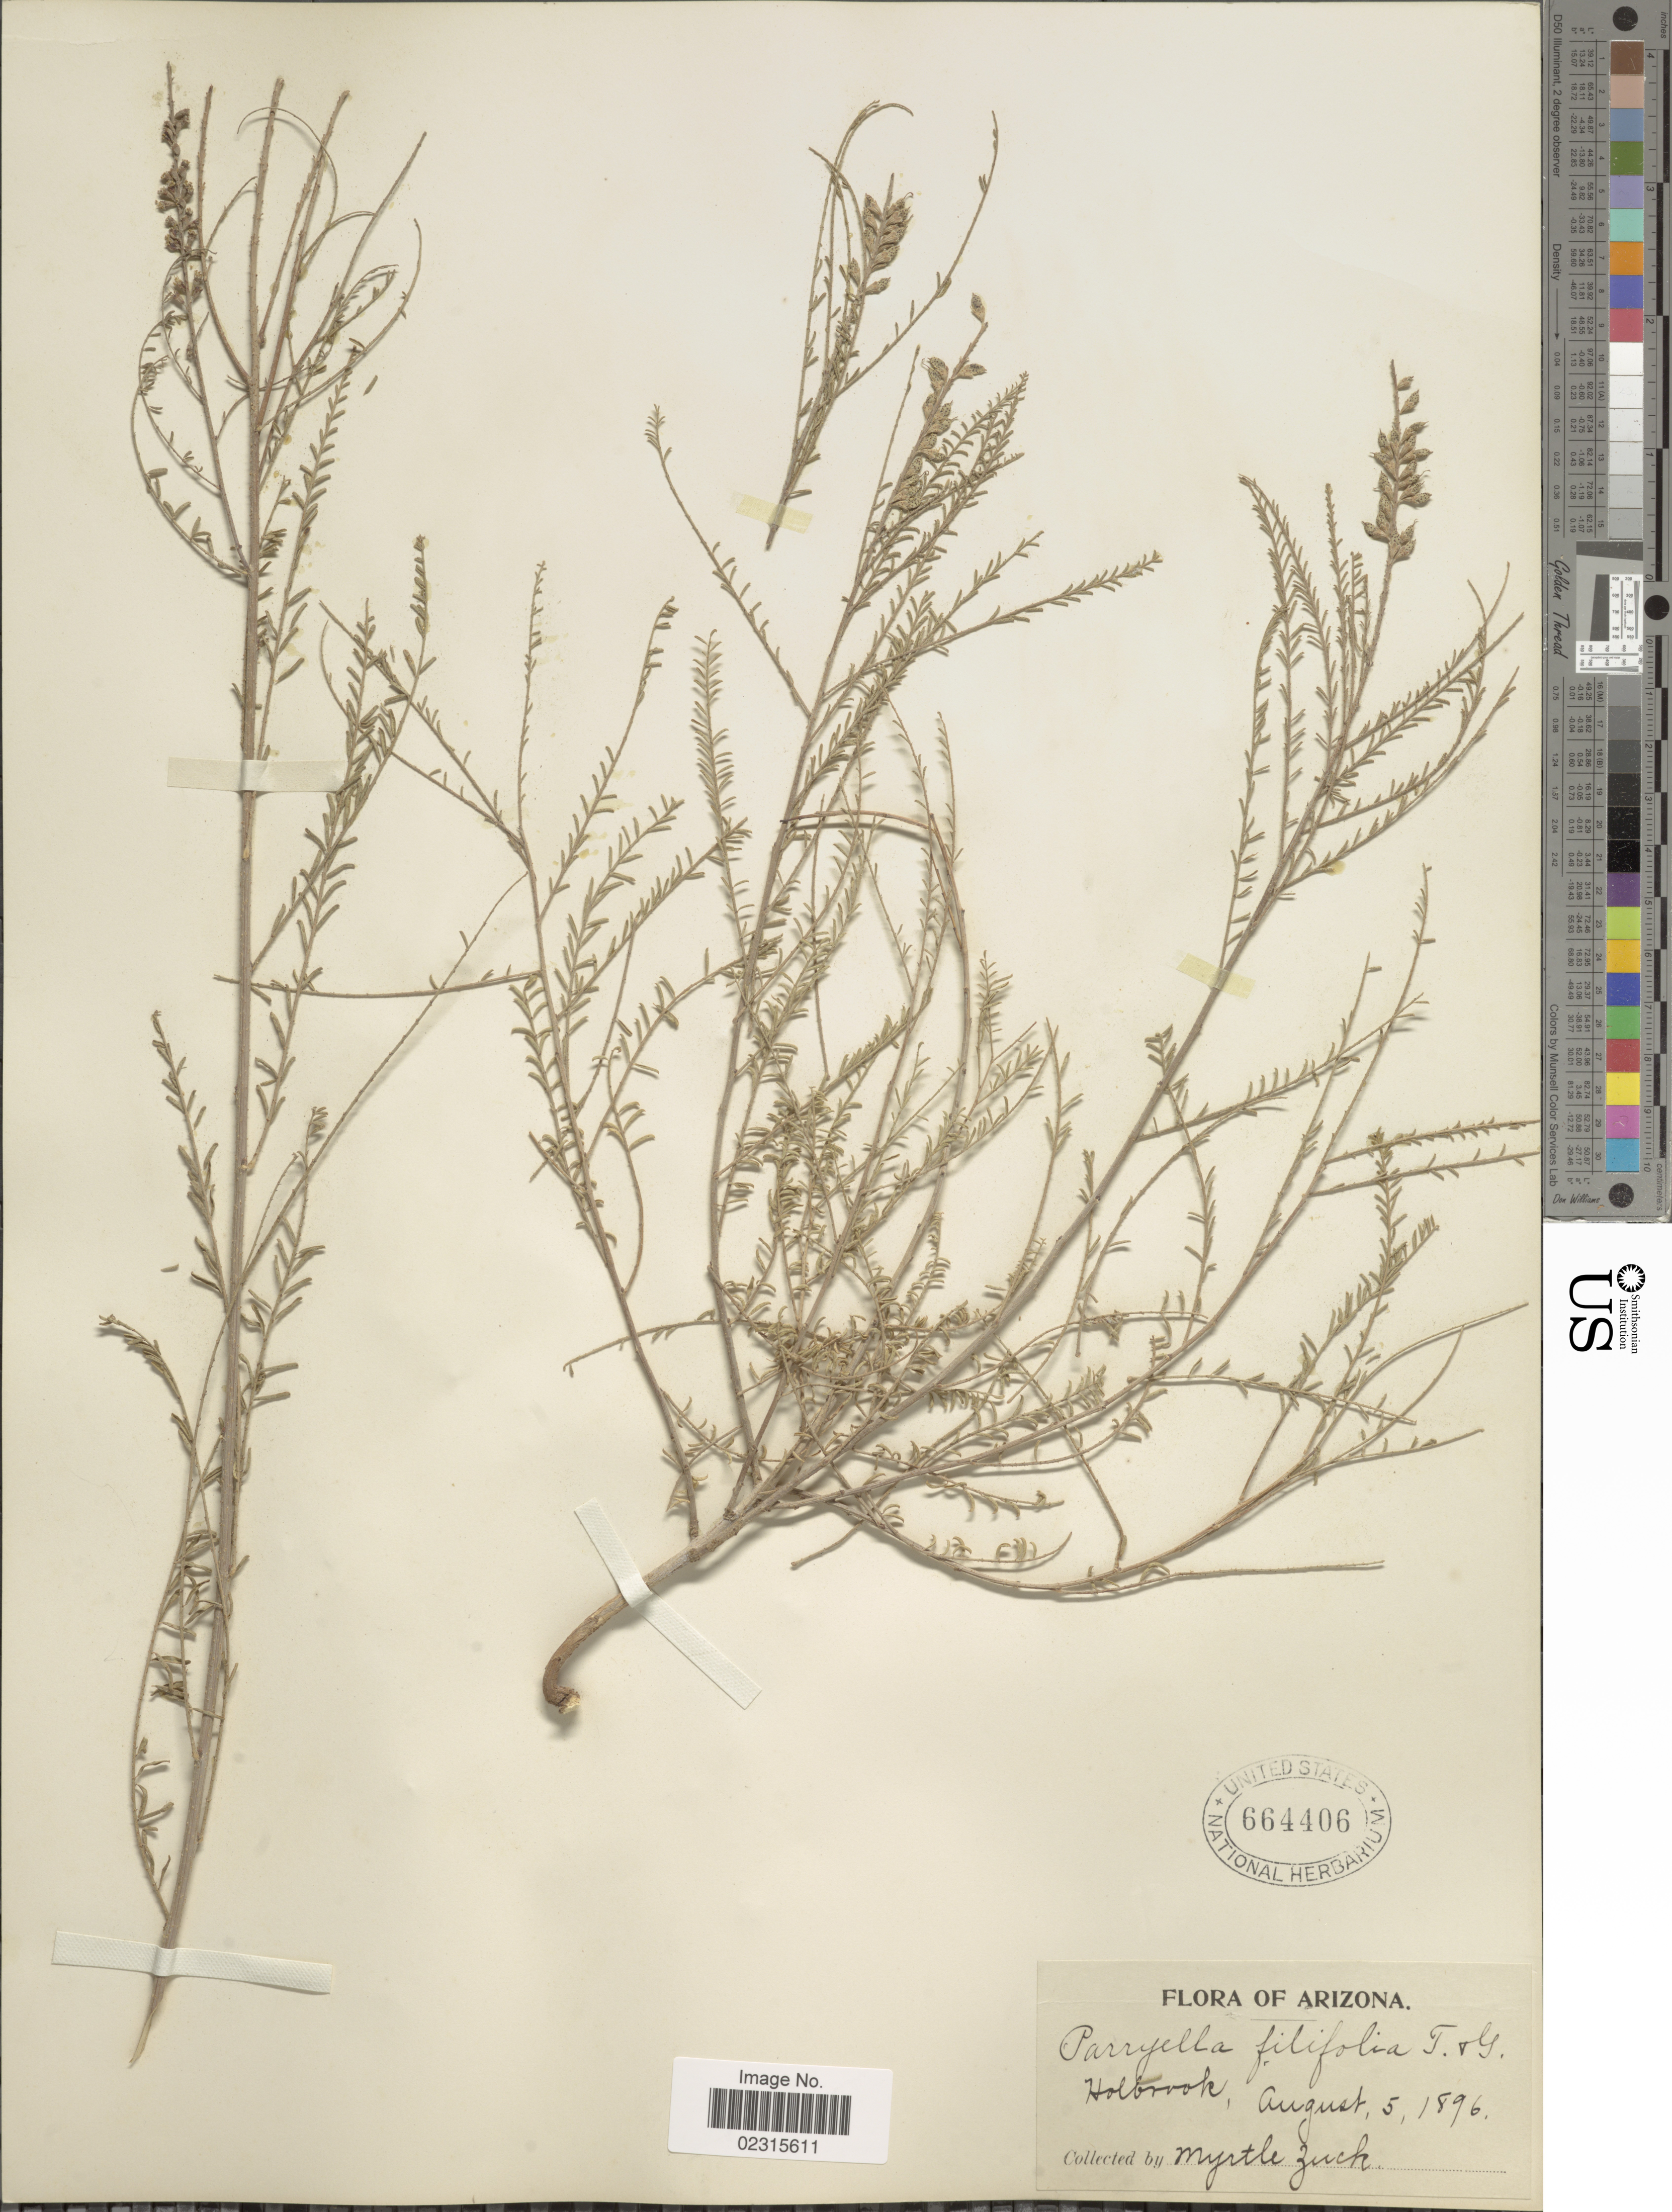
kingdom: Plantae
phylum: Tracheophyta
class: Magnoliopsida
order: Fabales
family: Fabaceae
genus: Parryella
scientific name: Parryella filifolia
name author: Torr. & A. Gray ex A. Gray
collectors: M. Zuck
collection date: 1896-08-05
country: United States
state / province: Arizona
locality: Holbrook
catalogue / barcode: US 664406